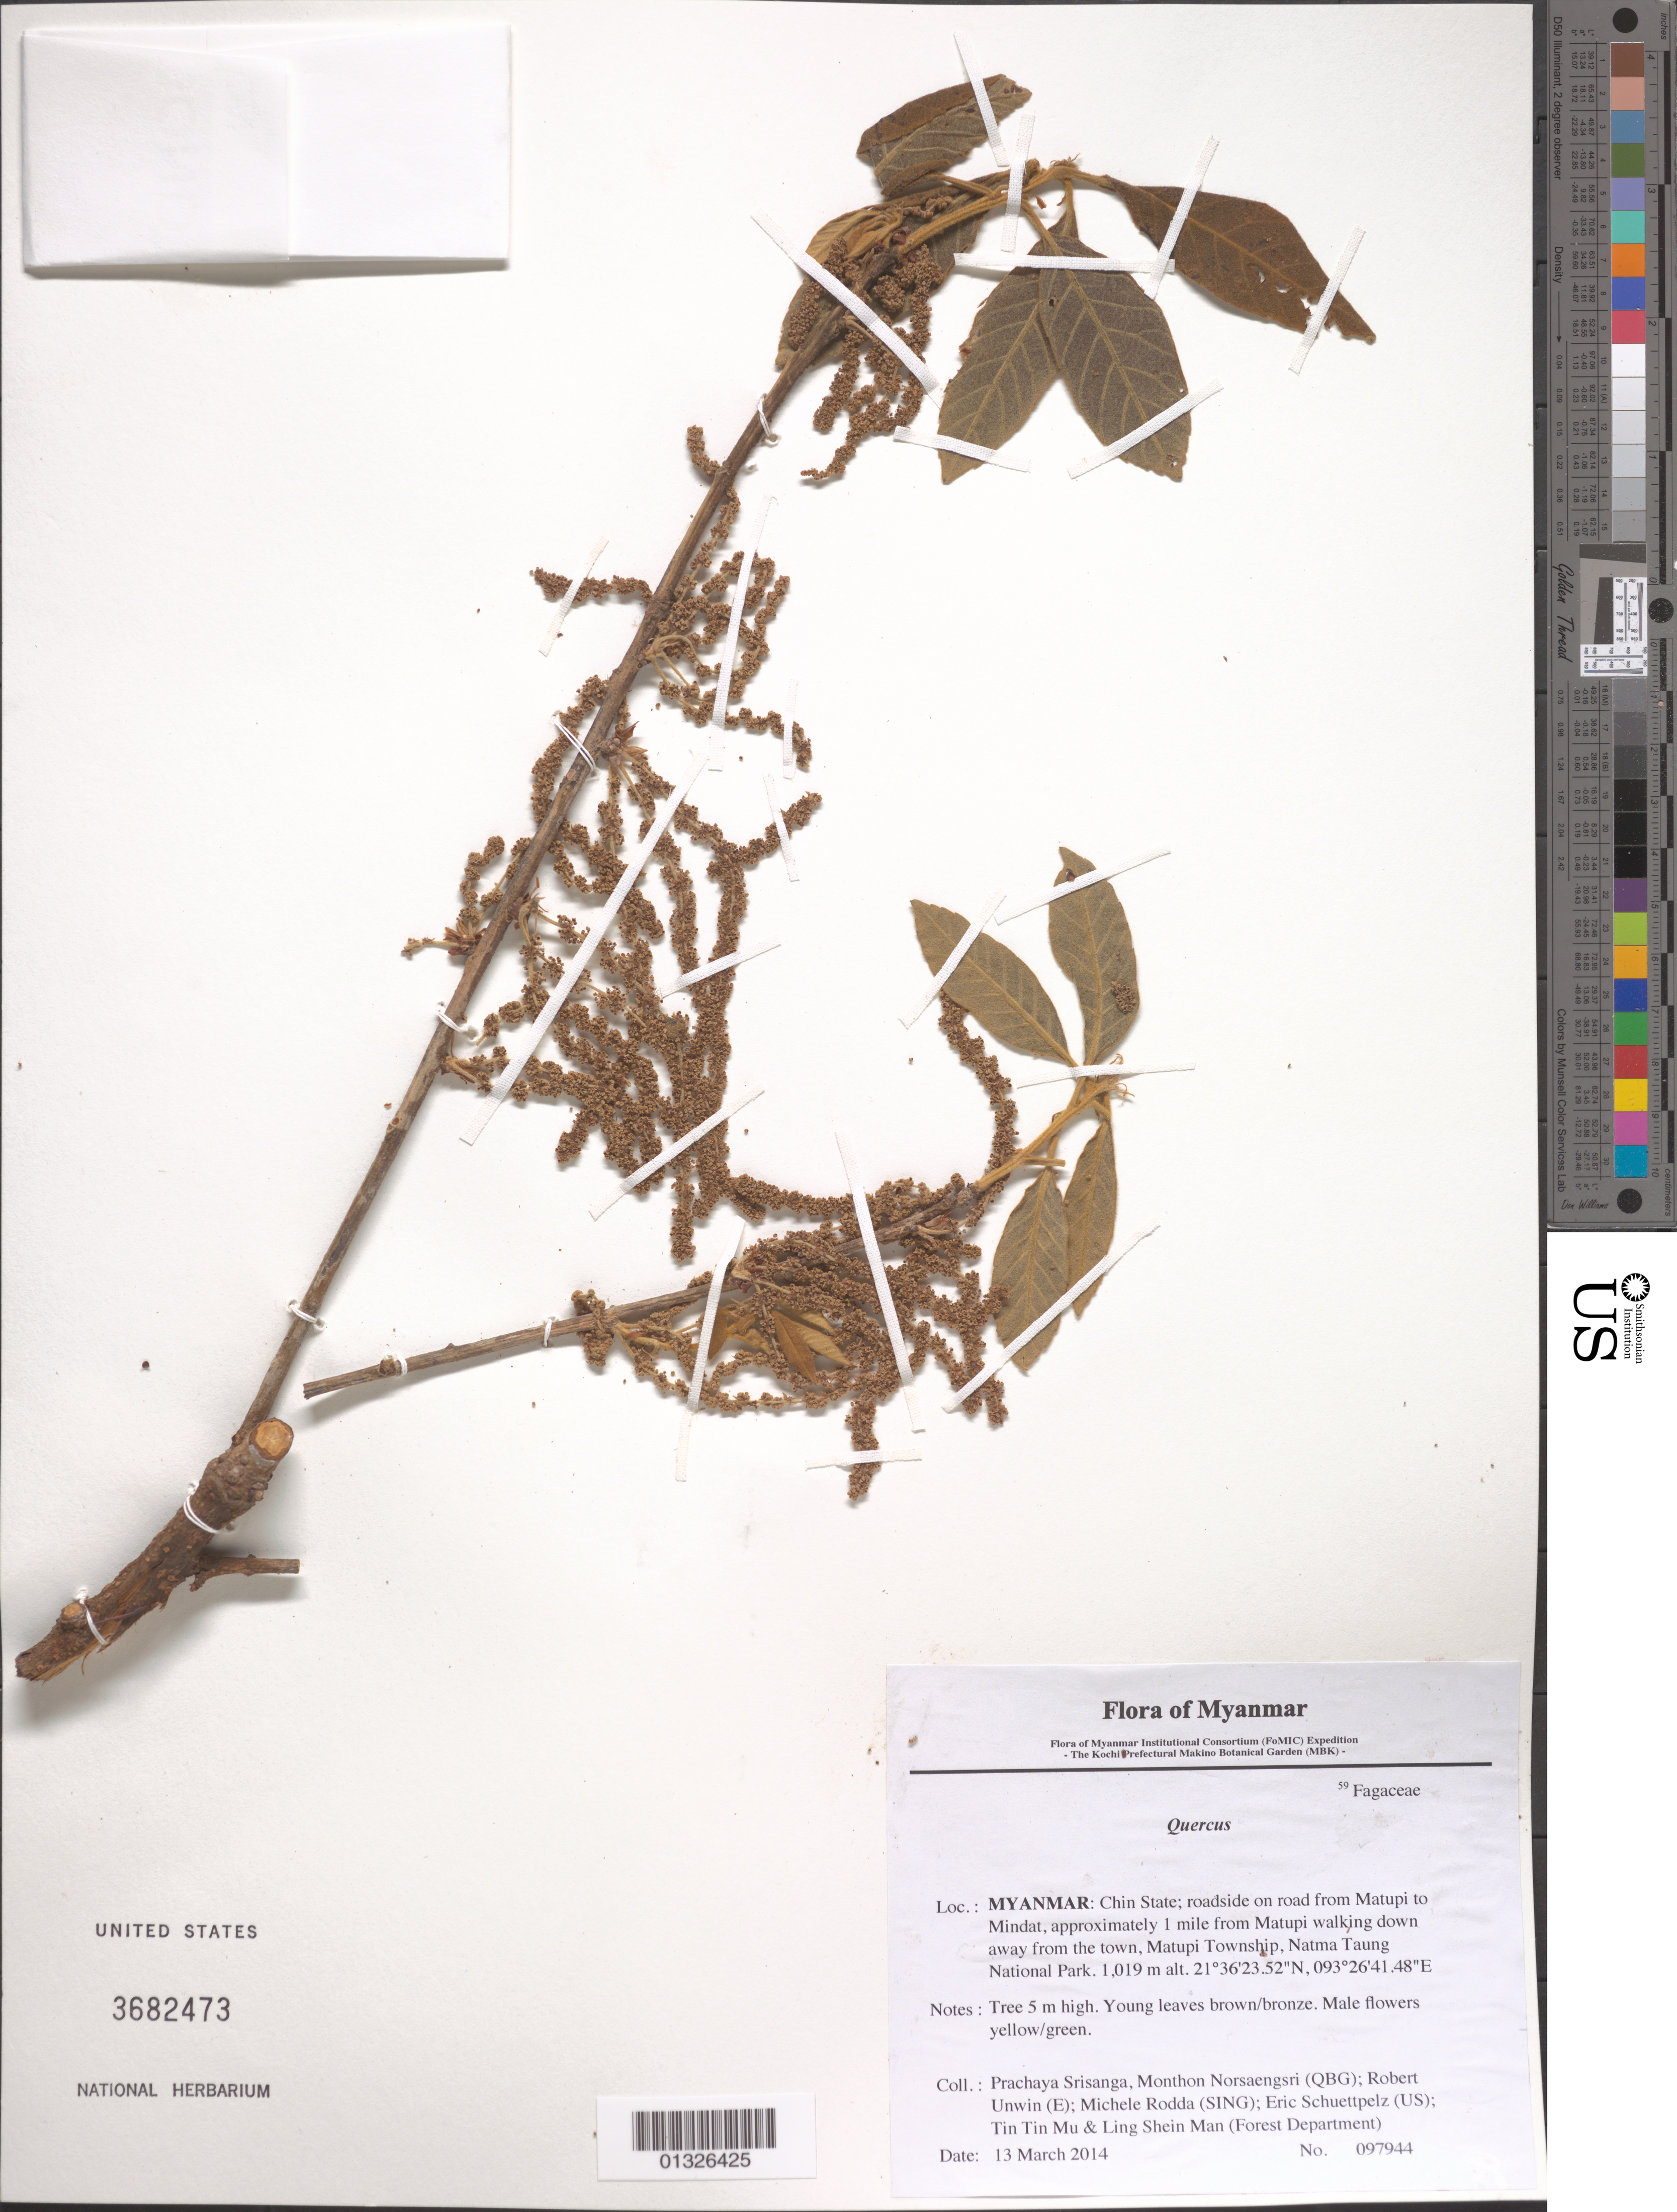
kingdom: Plantae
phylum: Tracheophyta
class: Magnoliopsida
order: Fagales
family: Fagaceae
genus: Quercus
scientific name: Quercus sp.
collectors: P. Srisanga, M. Norsaengsri, R. Unwin, M. Rodda, E. Schuettpelz, Tin Tin Mu & Ling Shein Man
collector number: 97944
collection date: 2014-03-13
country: Myanmar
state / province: Chin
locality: Roadside on road from Matupi to Mindat, approximately 1 mile from Matupi walking down away from the town, Matupi Township, Natma Taung National Park.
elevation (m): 1019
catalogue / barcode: US 3682473